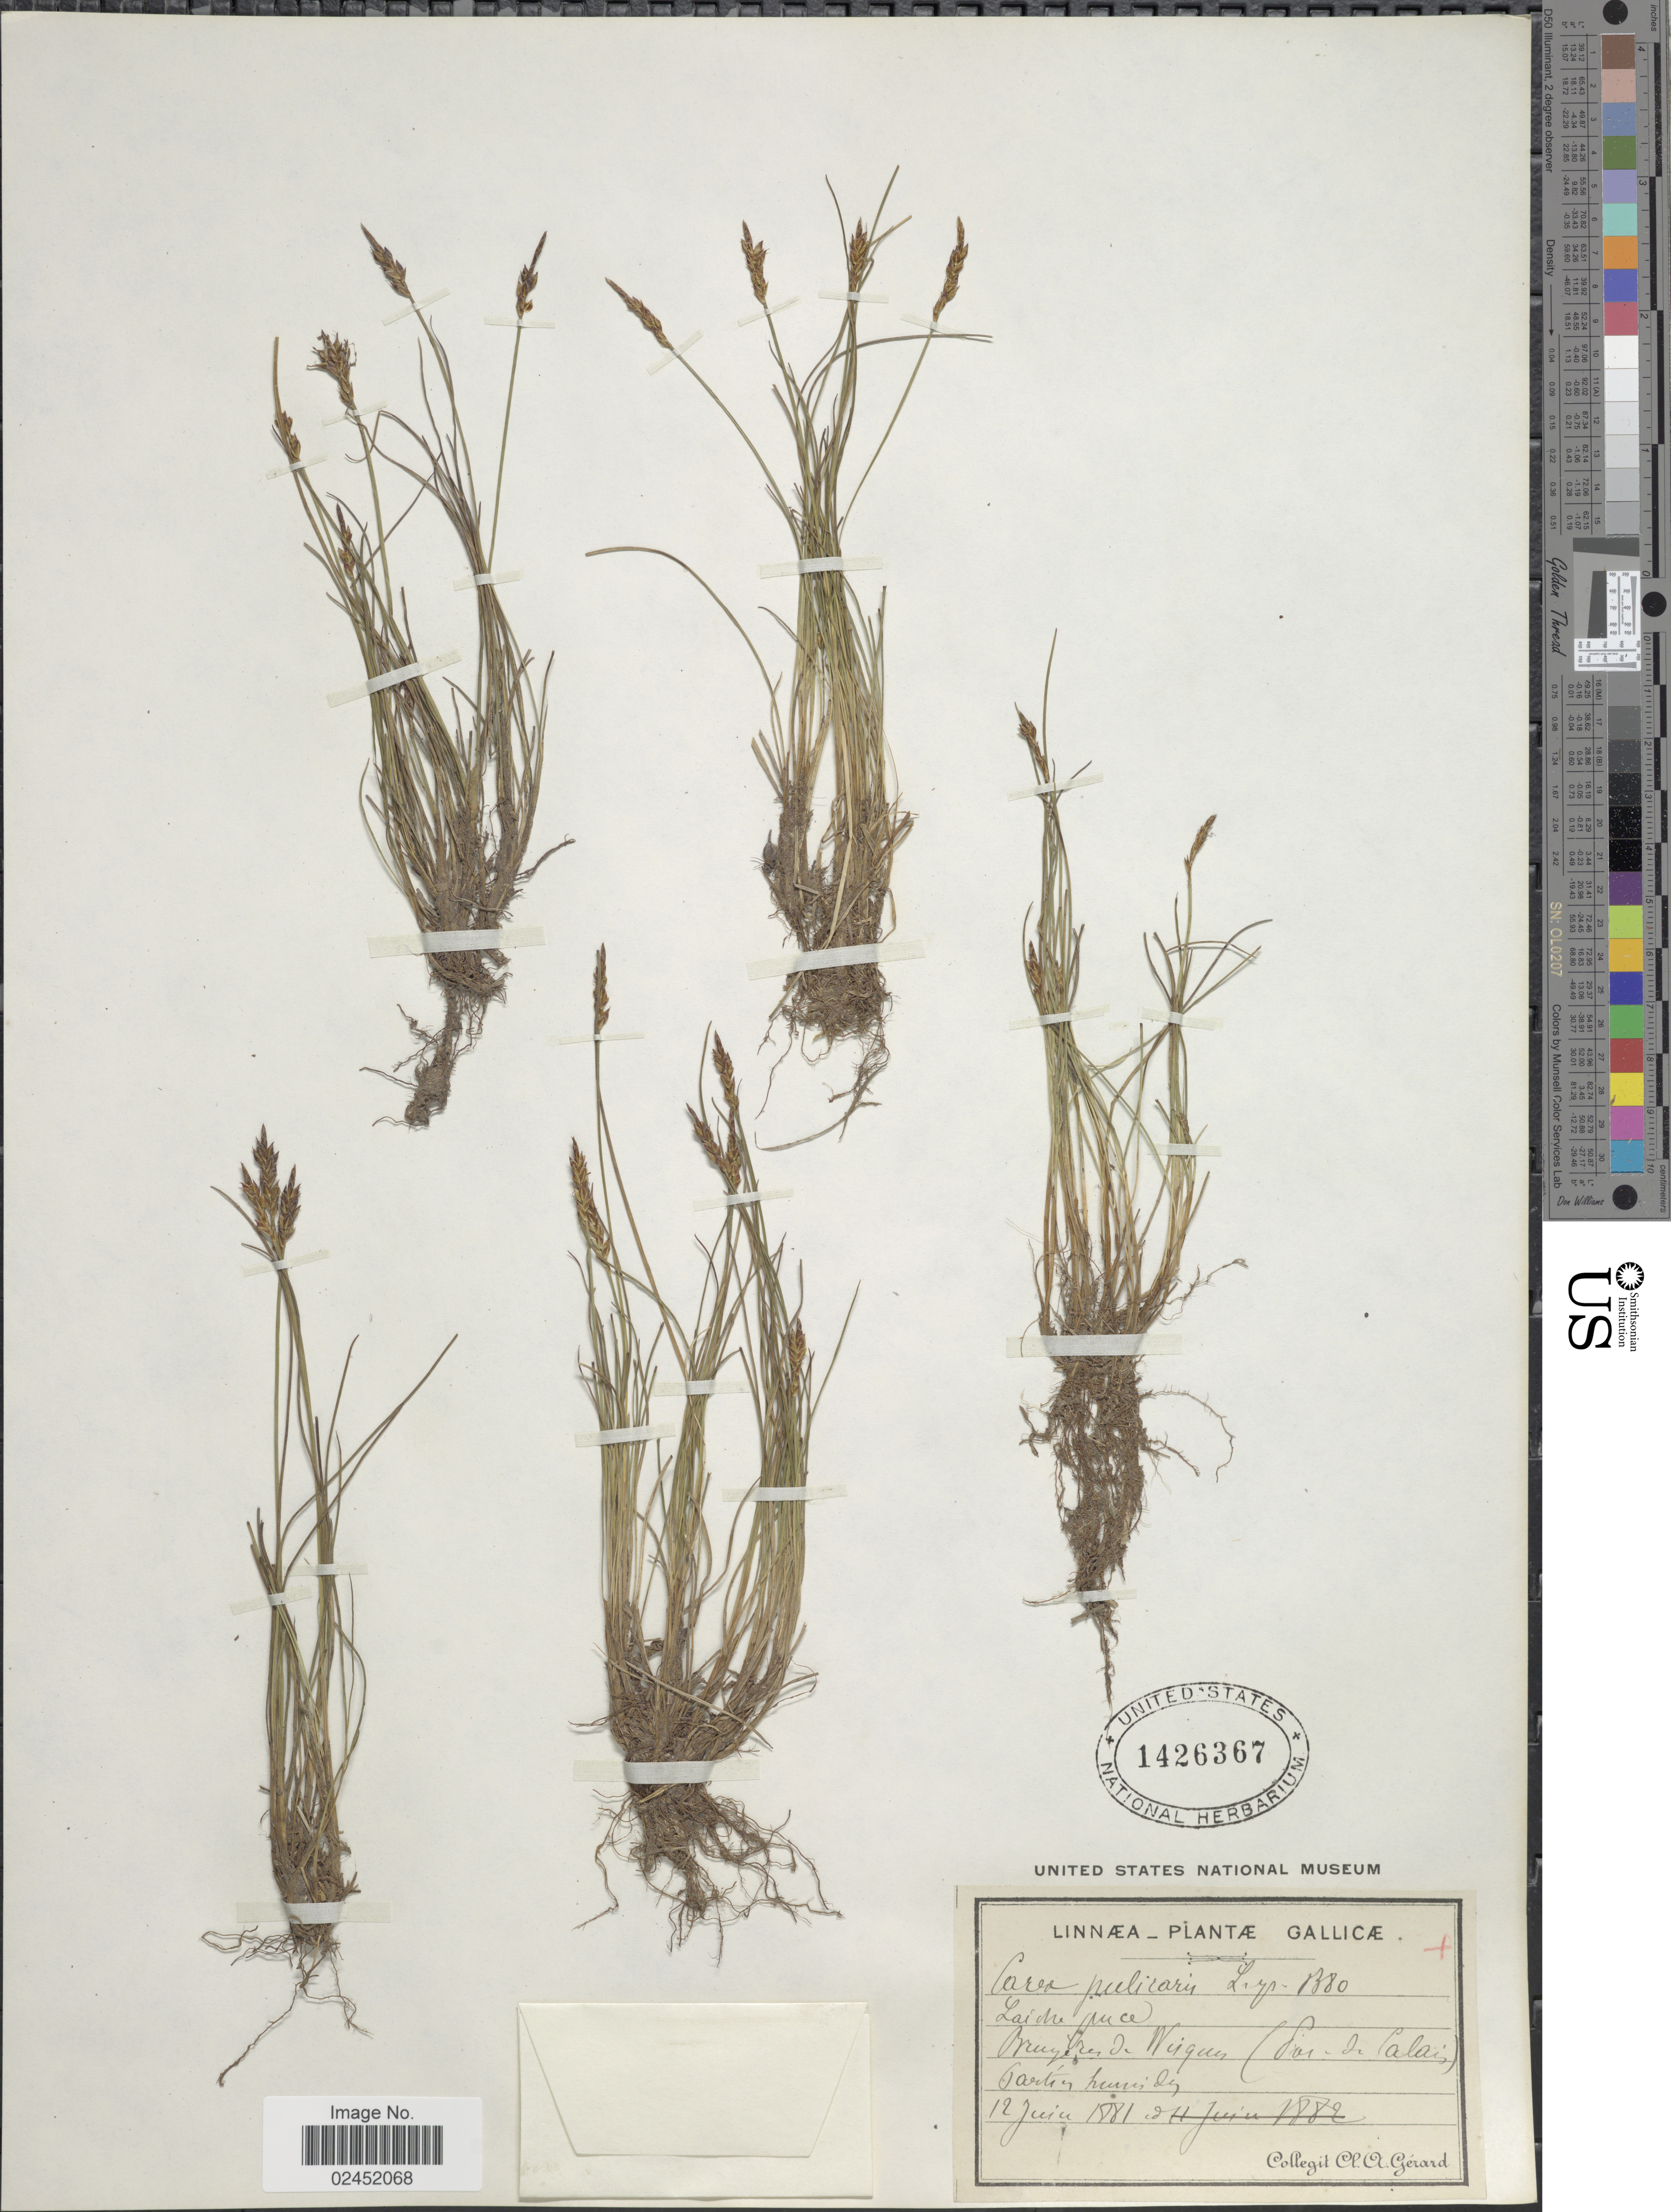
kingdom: Plantae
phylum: Tracheophyta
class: Liliopsida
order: Poales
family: Cyperaceae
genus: Carex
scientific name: Carex pulicaris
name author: L.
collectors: C. Gerard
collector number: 1380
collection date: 1881-06-12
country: France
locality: Gallicæ, Laidre spruce, Bruyeres de Wisqun (Pai de Valais) Tartin humides [interpreted]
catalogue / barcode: US 1426367